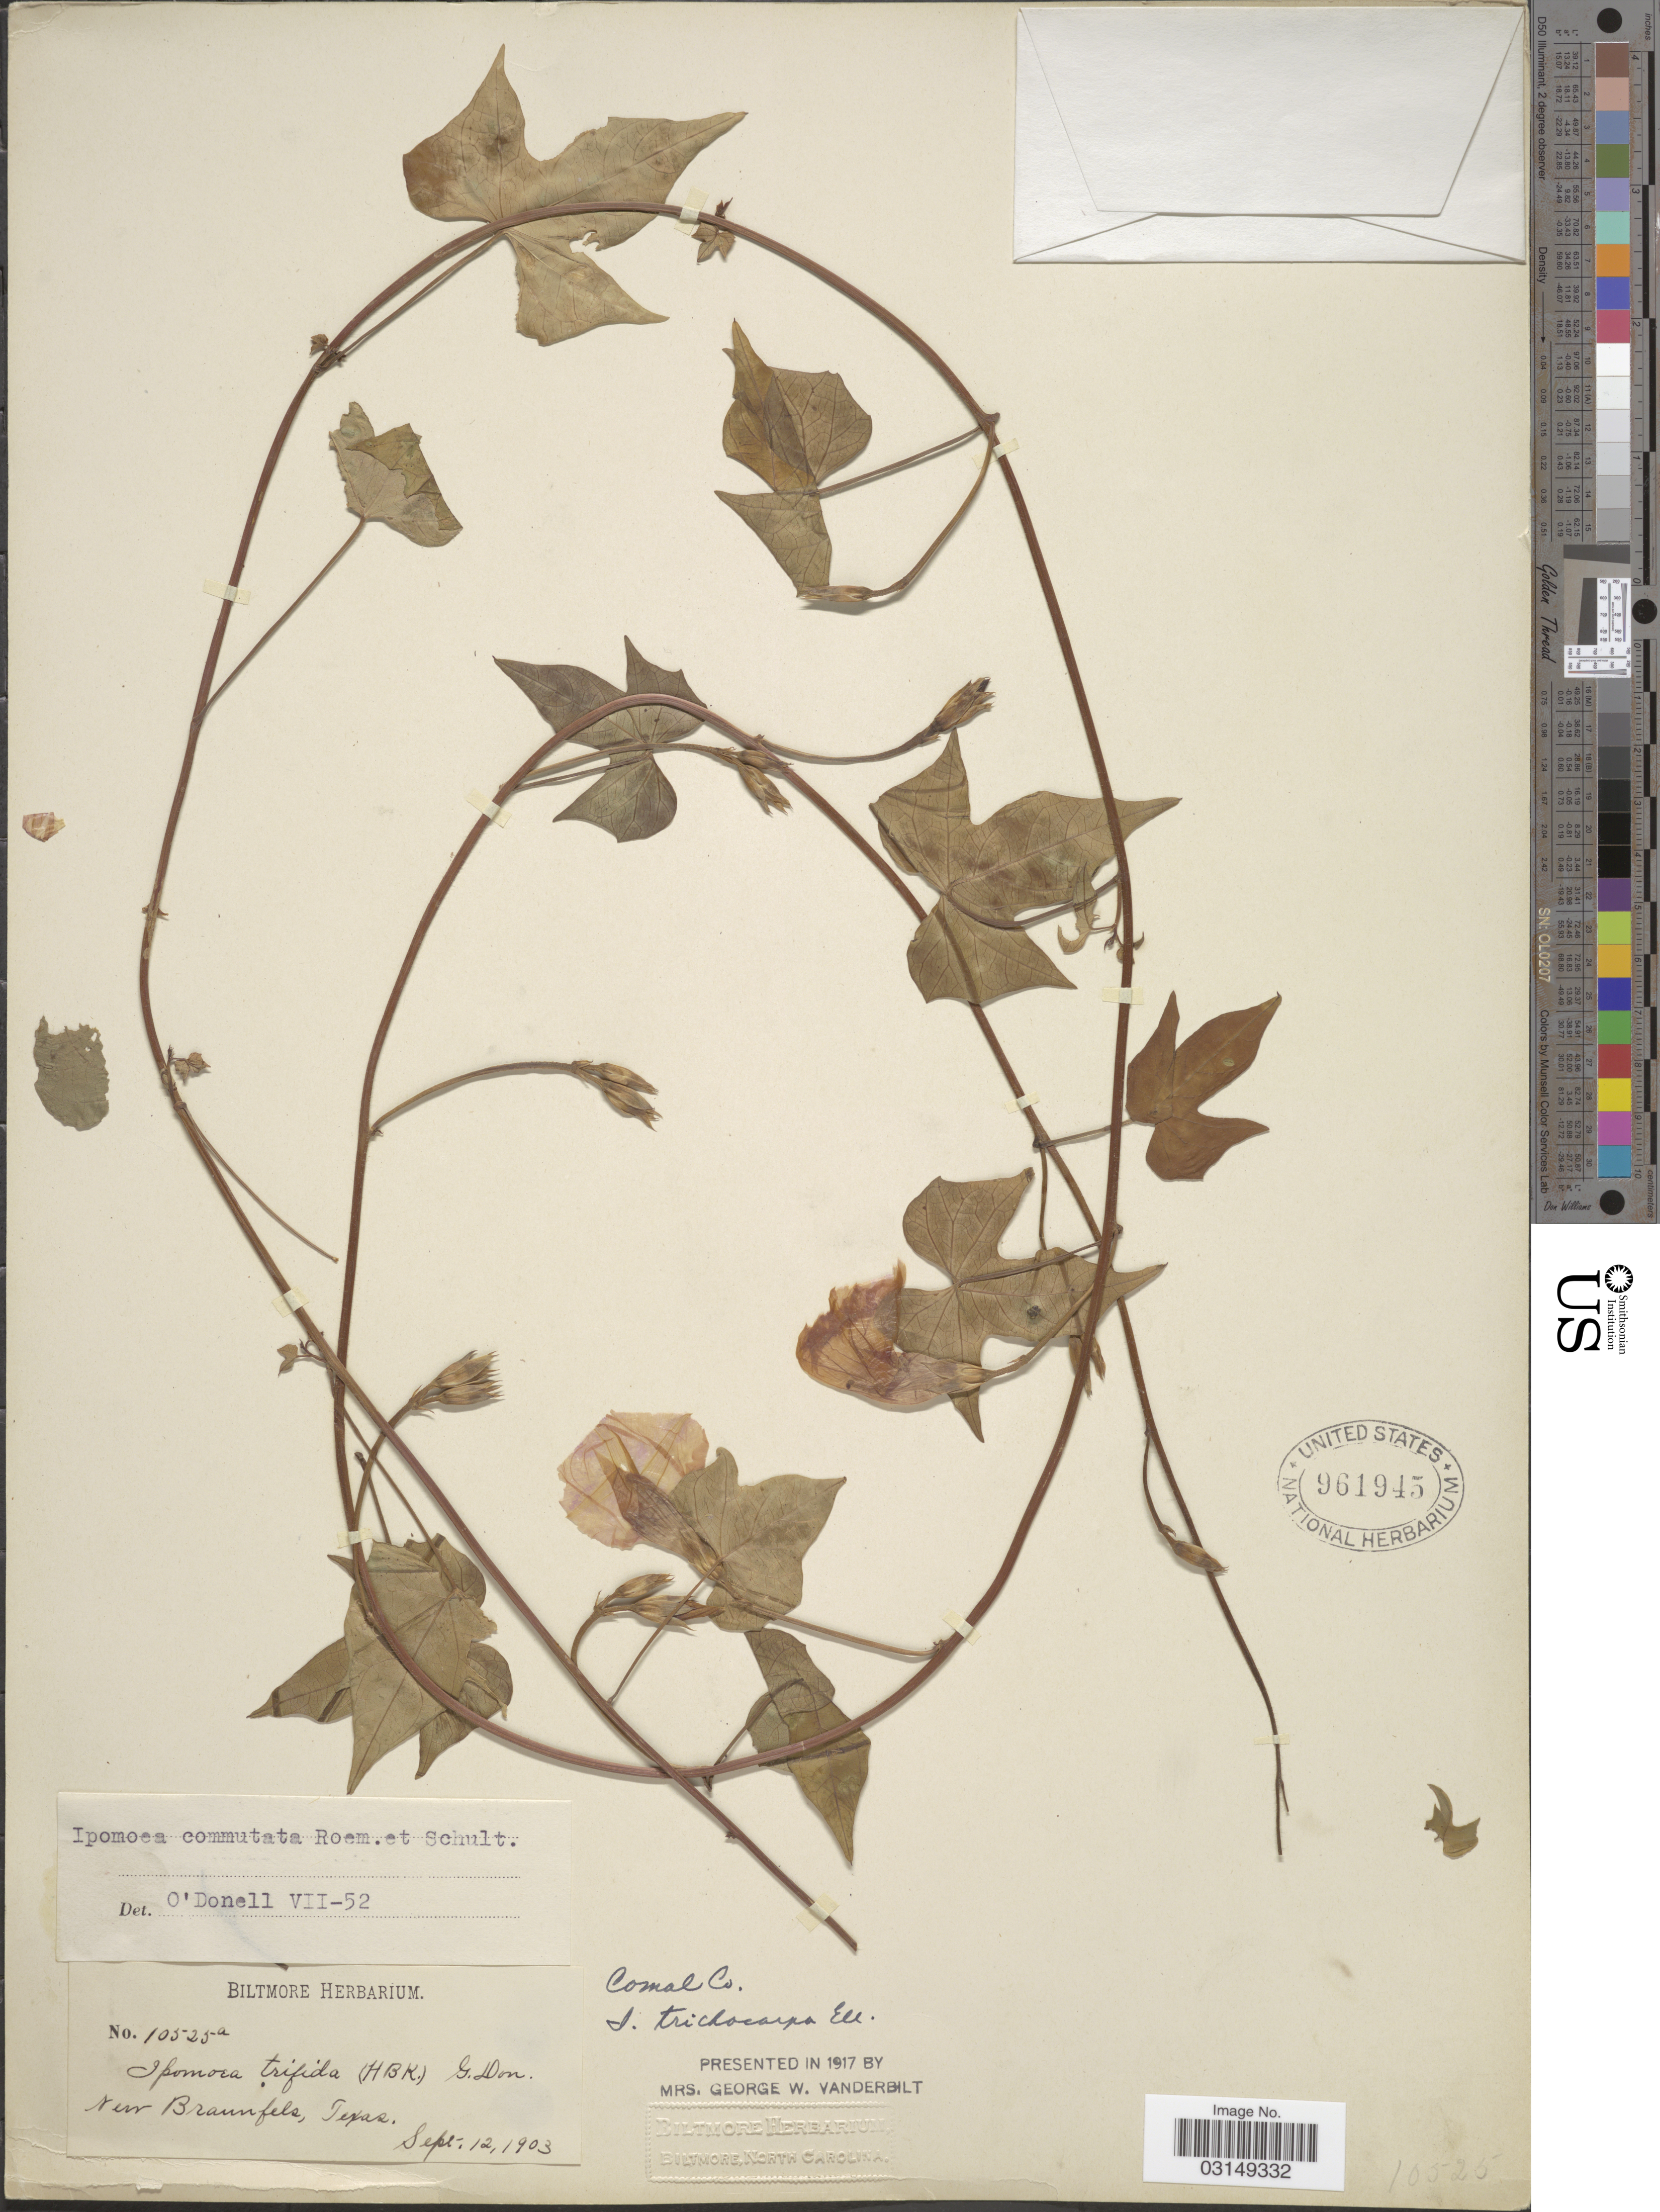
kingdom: Plantae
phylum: Tracheophyta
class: Magnoliopsida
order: Solanales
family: Convolvulaceae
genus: Ipomoea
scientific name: Ipomoea trichocarpa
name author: Elliott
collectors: ex herb. Biltmore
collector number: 10525 a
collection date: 1903-09-12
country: United States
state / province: Texas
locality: Near Braunfels.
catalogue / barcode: US 961945